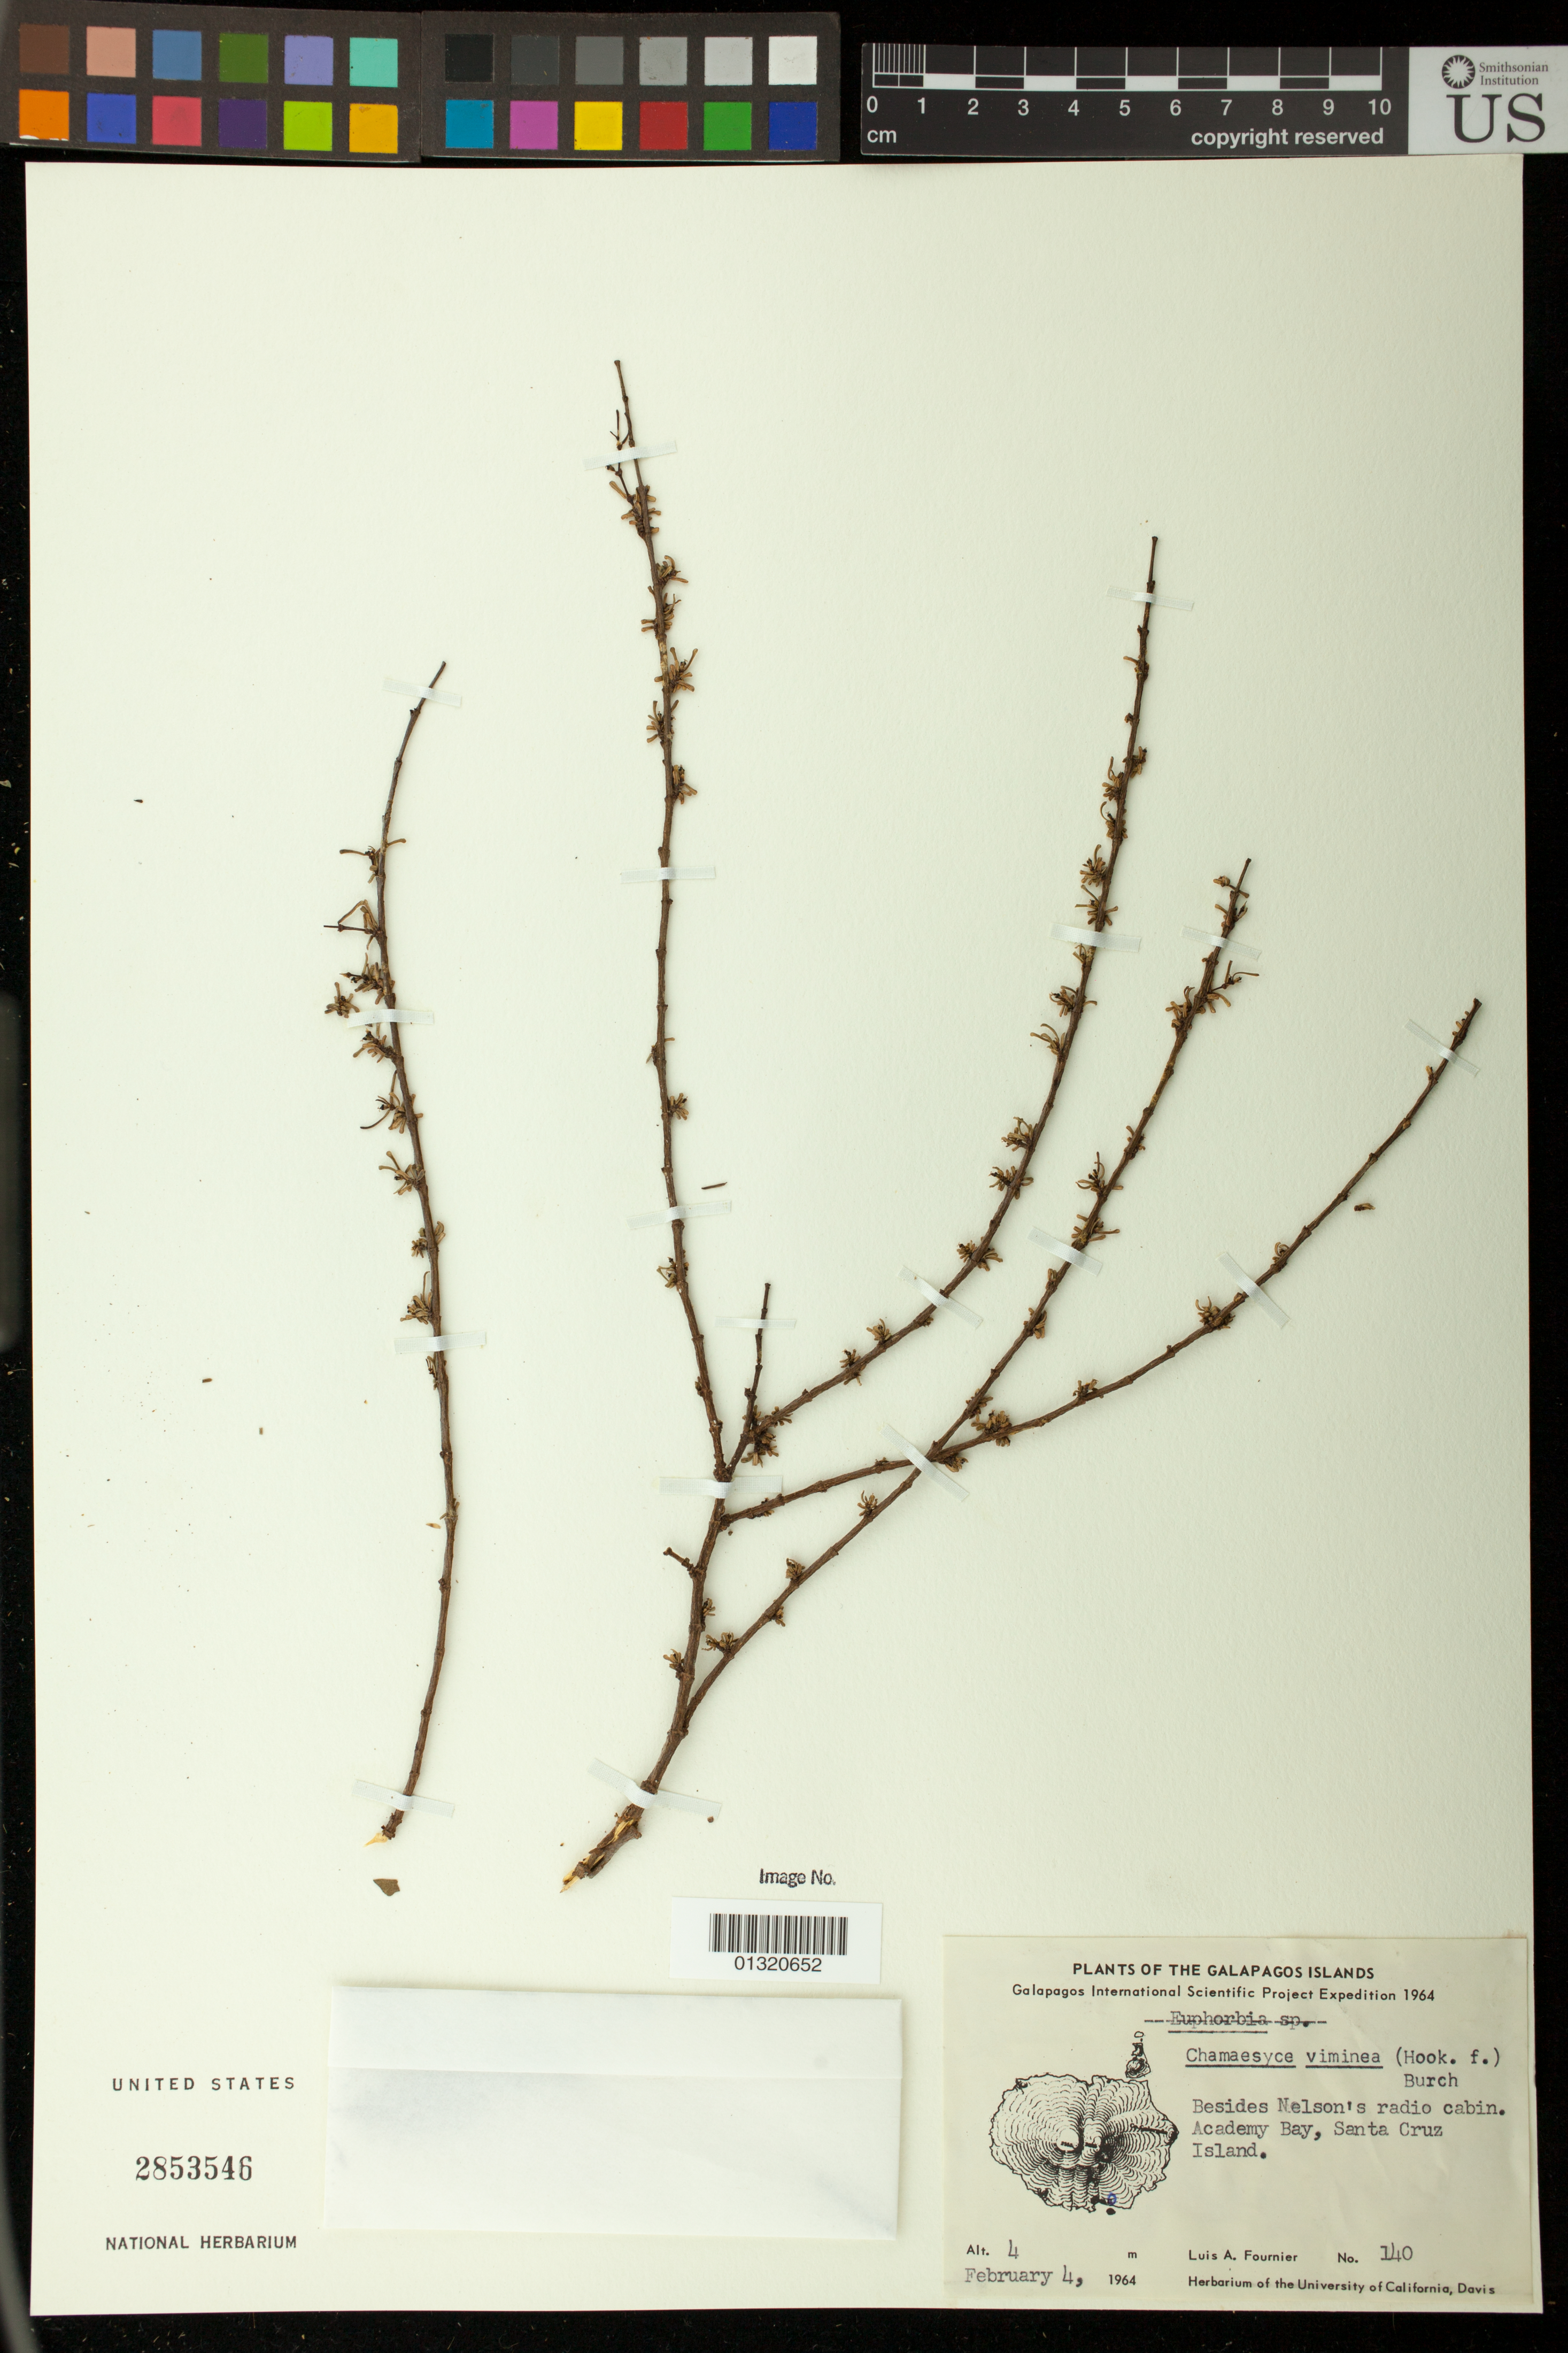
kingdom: Plantae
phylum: Tracheophyta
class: Magnoliopsida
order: Malpighiales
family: Euphorbiaceae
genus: Euphorbia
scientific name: Euphorbia viminea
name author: Hook. f.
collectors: L. A. Fournier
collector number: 140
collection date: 1964-02-04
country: Ecuador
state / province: Colón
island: Santa Cruz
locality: Besides Nelson's radio cabin. Academy Bay [Bahia Academy], Santa Cruz Island.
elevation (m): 4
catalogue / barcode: US 2853546